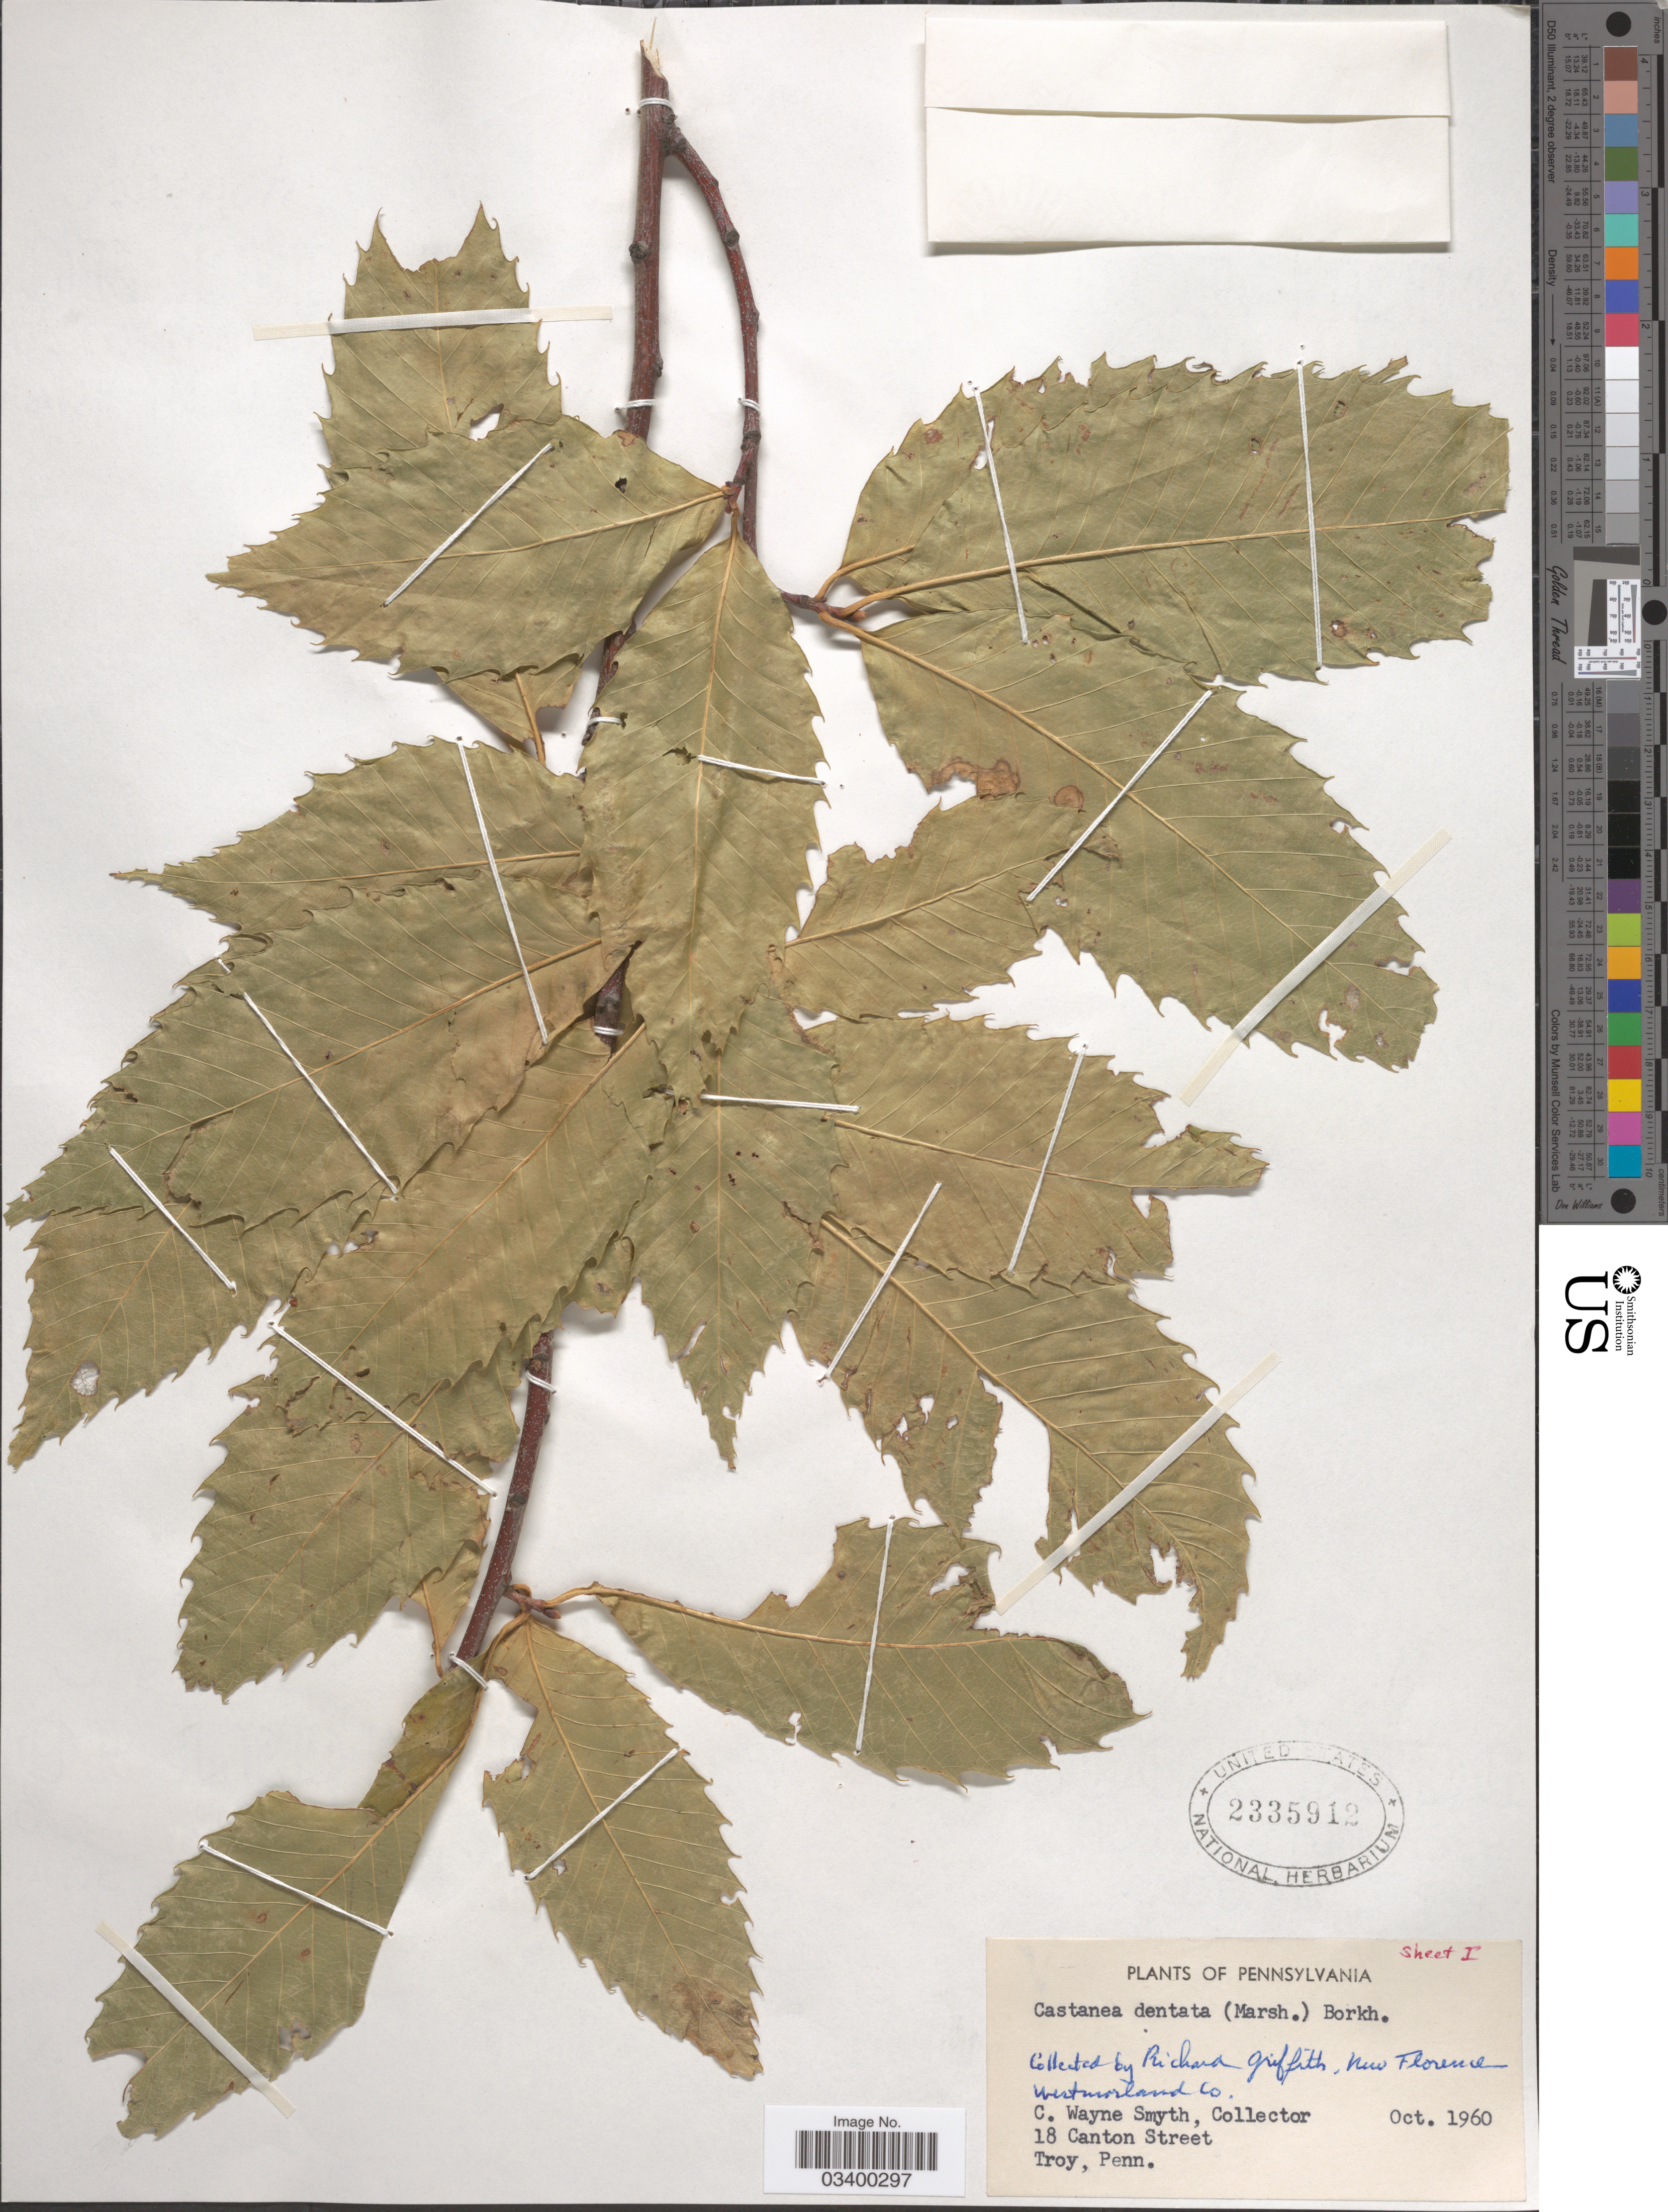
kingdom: Plantae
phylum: Tracheophyta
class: Magnoliopsida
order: Fagales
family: Fagaceae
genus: Castanea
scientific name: Castanea dentata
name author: (Marshall) Borkh.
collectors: R. Griffith & C. Smyth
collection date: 1960-10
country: United States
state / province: Pennsylvania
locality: New Florence Westmorland Co.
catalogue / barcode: US 2335912